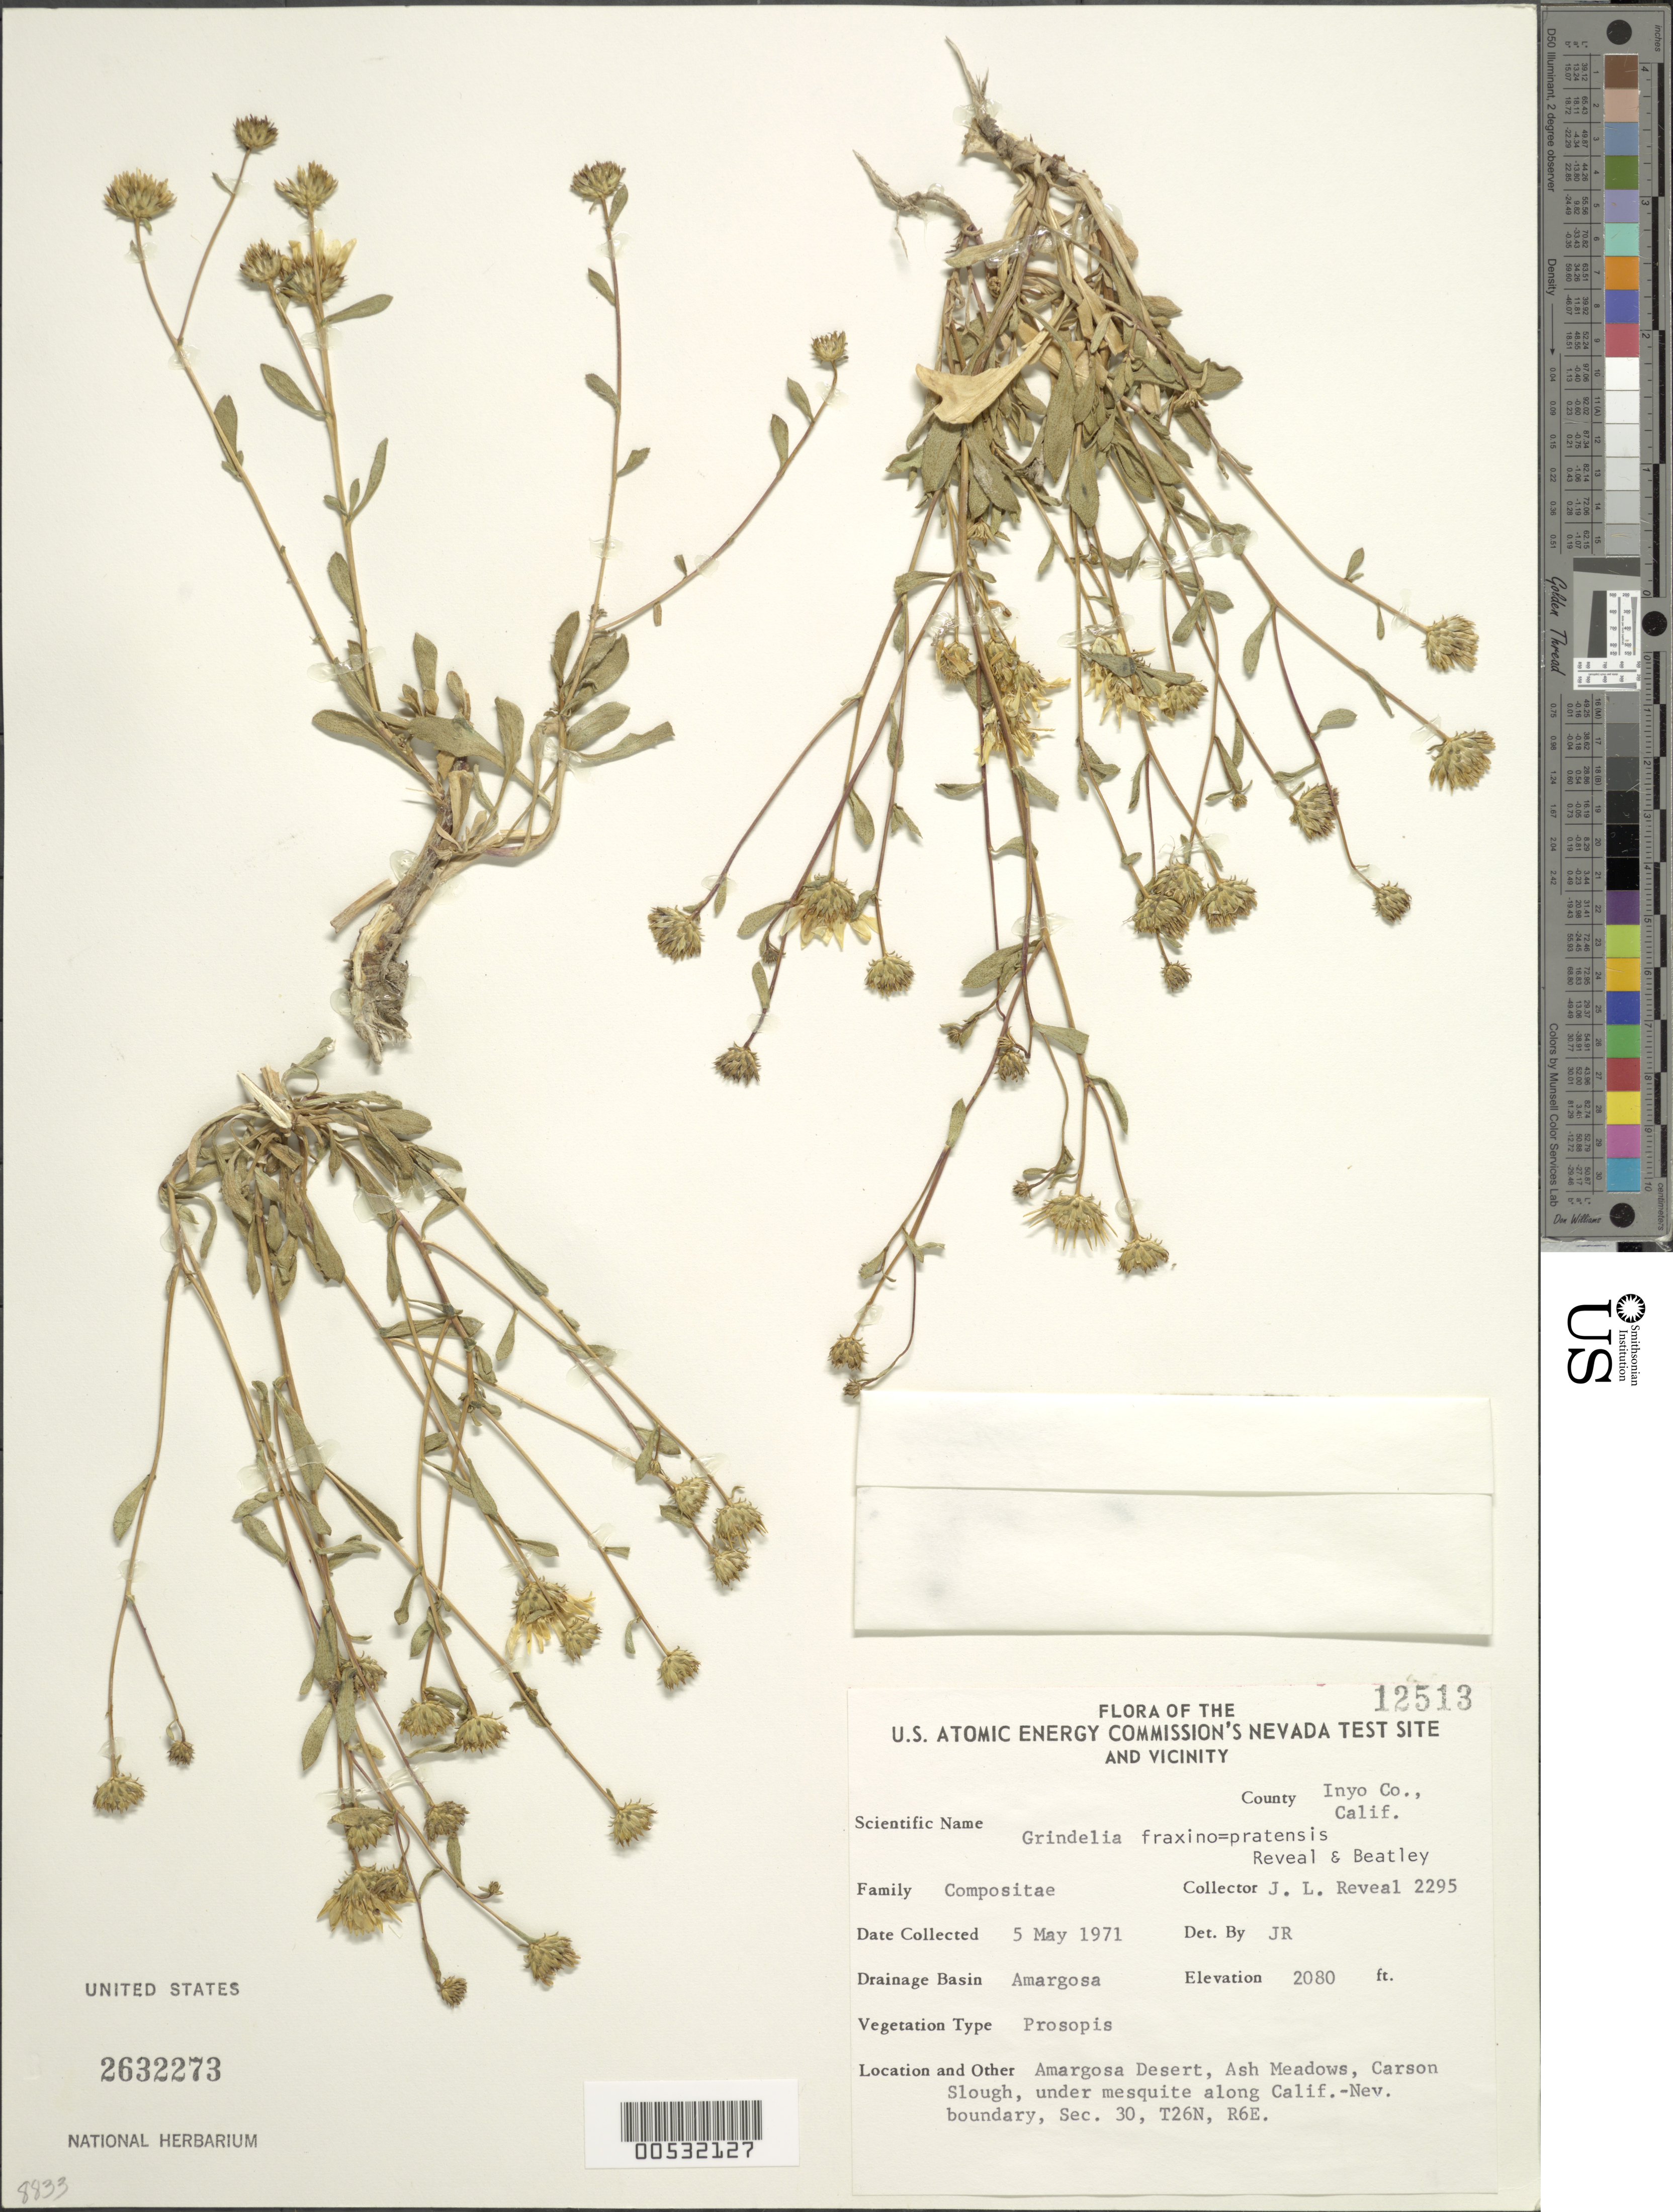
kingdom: Plantae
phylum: Tracheophyta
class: Magnoliopsida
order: Asterales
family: Asteraceae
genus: Grindelia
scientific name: Grindelia fraxino-pratensis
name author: Reveal & Beatley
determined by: Reveal, J. L.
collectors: J. L. Reveal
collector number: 2295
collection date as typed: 05 May 1971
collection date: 1971-05-05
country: United States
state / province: California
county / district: Inyo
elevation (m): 633.9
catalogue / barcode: US 2632273